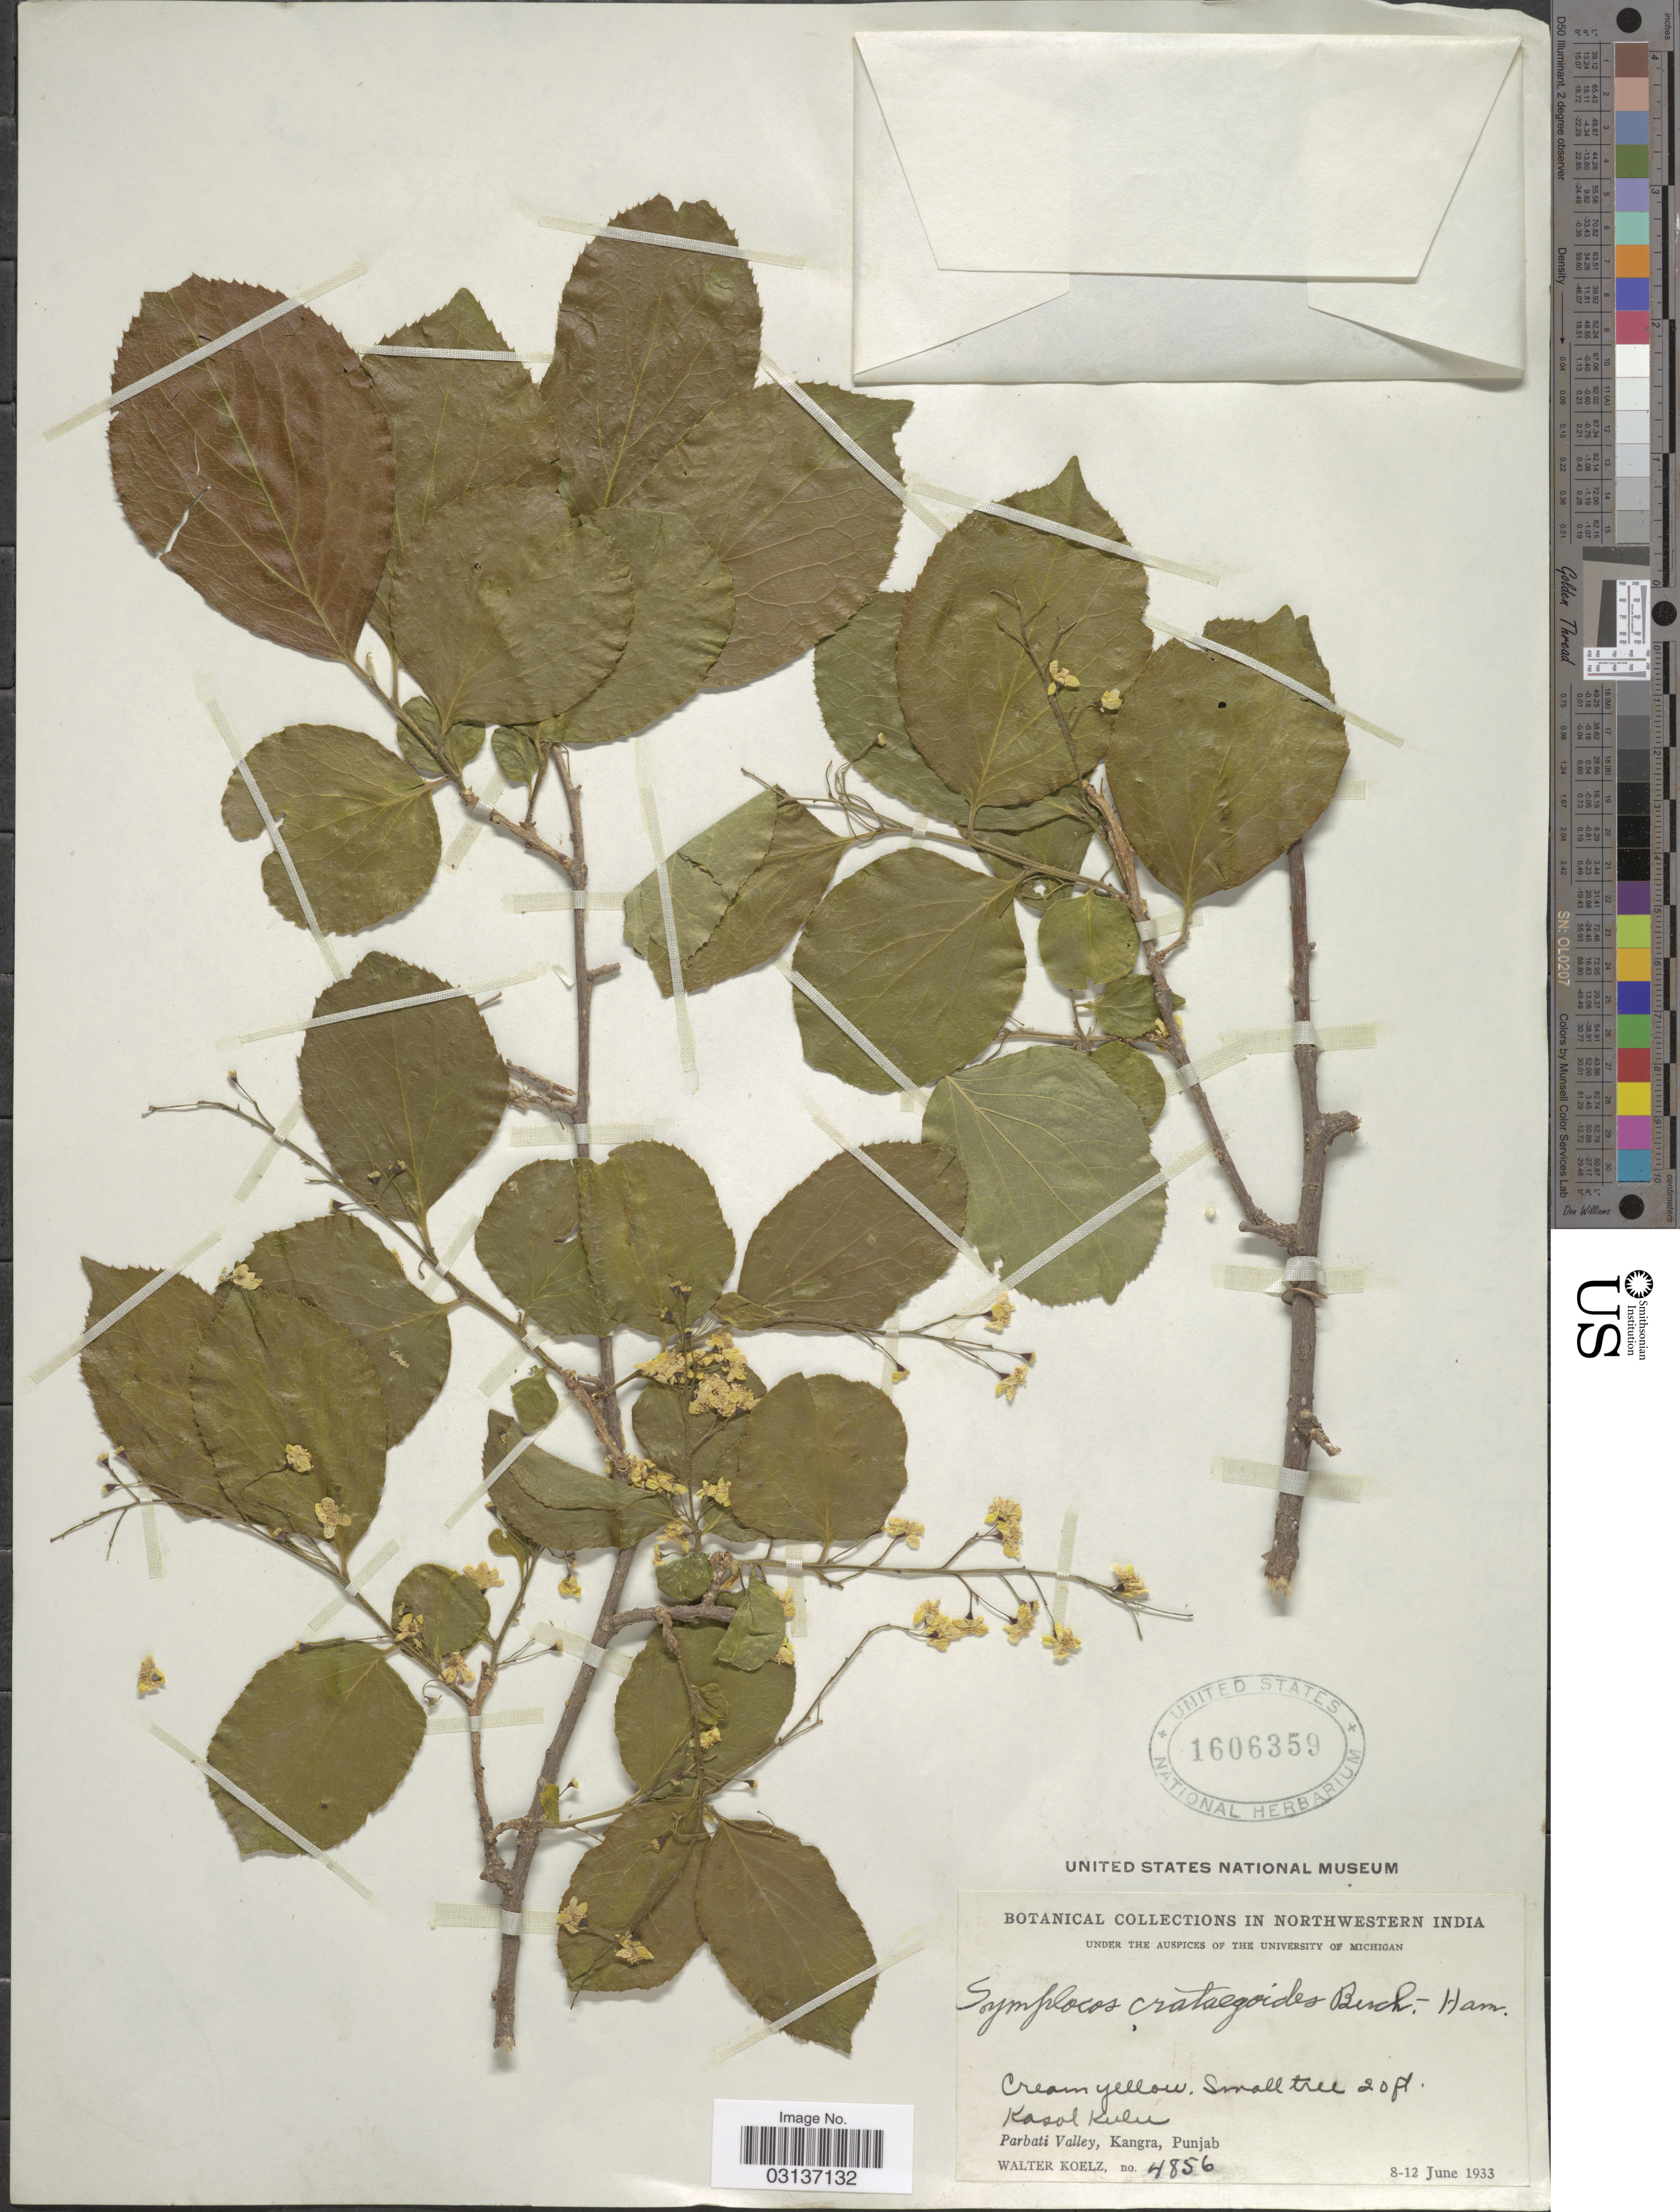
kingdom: Plantae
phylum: Tracheophyta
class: Magnoliopsida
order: Ericales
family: Symplocaceae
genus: Symplocos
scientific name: Symplocos paniculata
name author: Miq.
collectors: W. N. Koelz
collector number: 4856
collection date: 1933-06-08/1933-06-12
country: India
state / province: Punjab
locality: Northwestern India. Kasol Kulu. Parbati Valley, Kangra.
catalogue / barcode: US 1606359